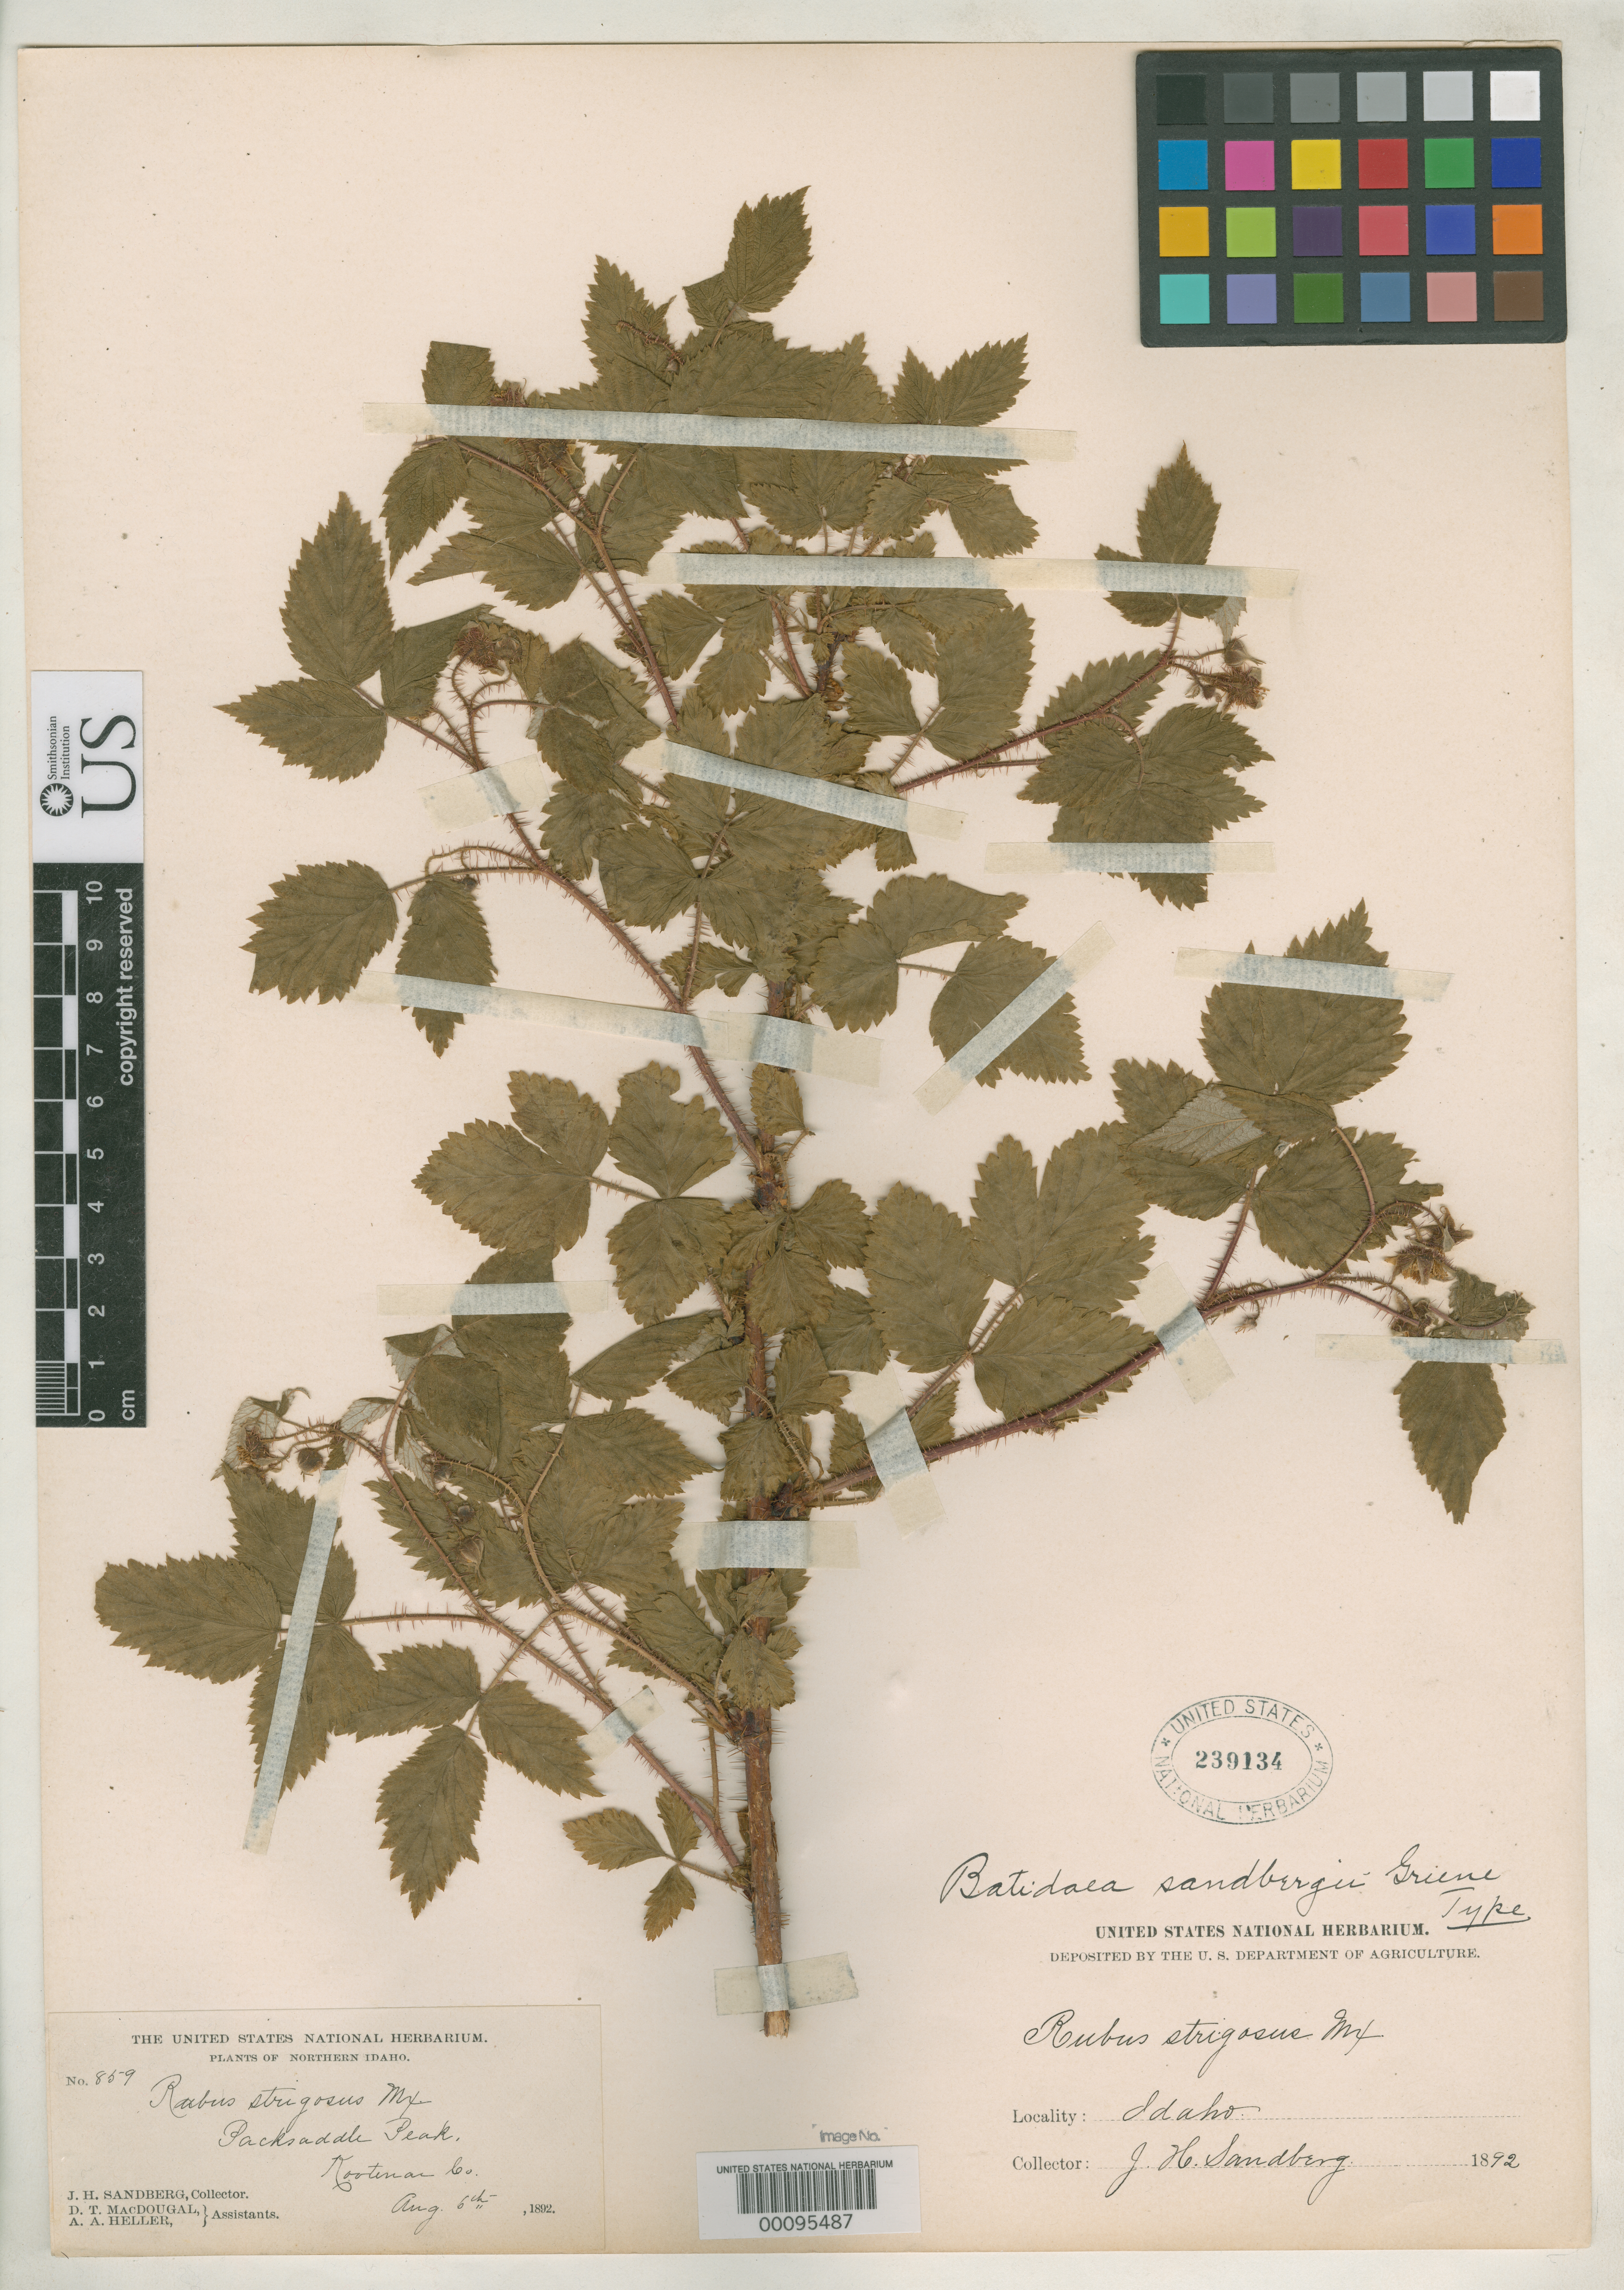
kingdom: Plantae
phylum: Tracheophyta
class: Magnoliopsida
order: Rosales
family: Rosaceae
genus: Batidaea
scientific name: Batidaea sandbergii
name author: Greene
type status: Holotype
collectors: J. H. Sandberg, D. McDougal & A. A. Heller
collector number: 859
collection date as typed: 06 Aug 1892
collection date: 1892-08-06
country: United States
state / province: Idaho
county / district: Kootenai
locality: Northern Idaho, Packsaddle Peak.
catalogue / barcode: US 239134